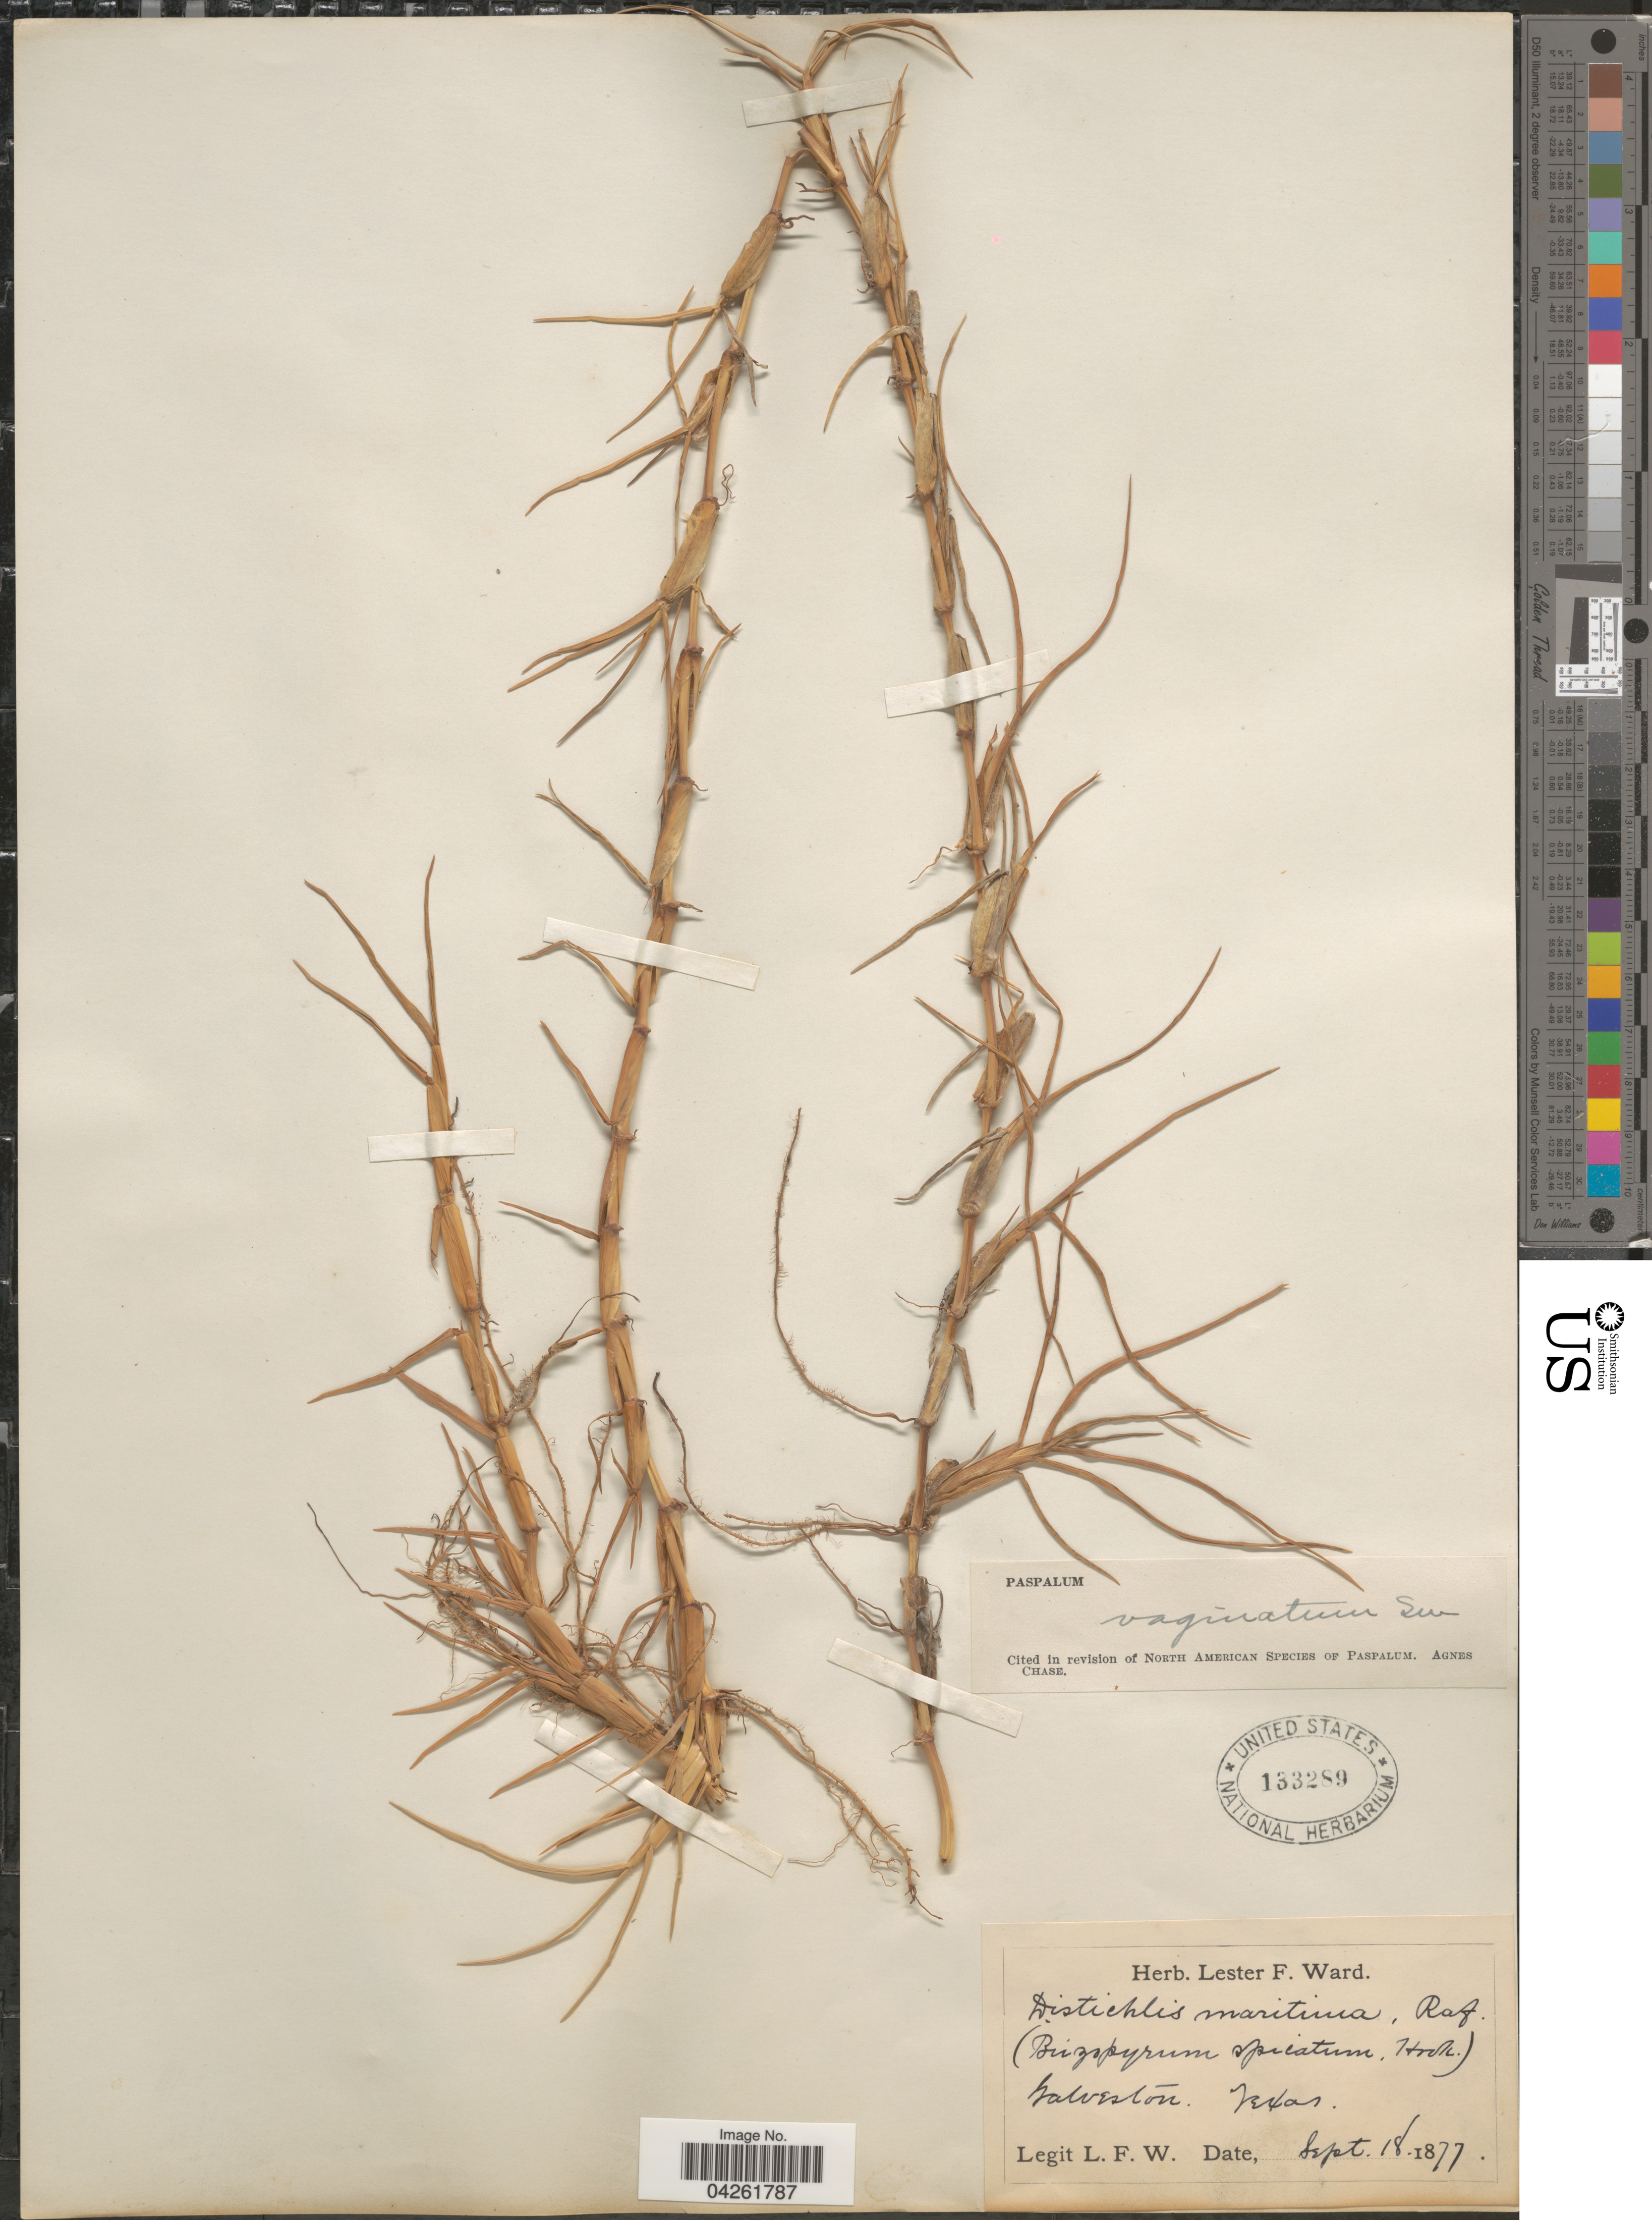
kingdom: Plantae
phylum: Tracheophyta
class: Liliopsida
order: Poales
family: Poaceae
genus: Paspalum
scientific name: Paspalum distichum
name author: L.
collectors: L. F. Ward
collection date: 1877-09-18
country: United States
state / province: Texas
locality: Galveston.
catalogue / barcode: US 133289